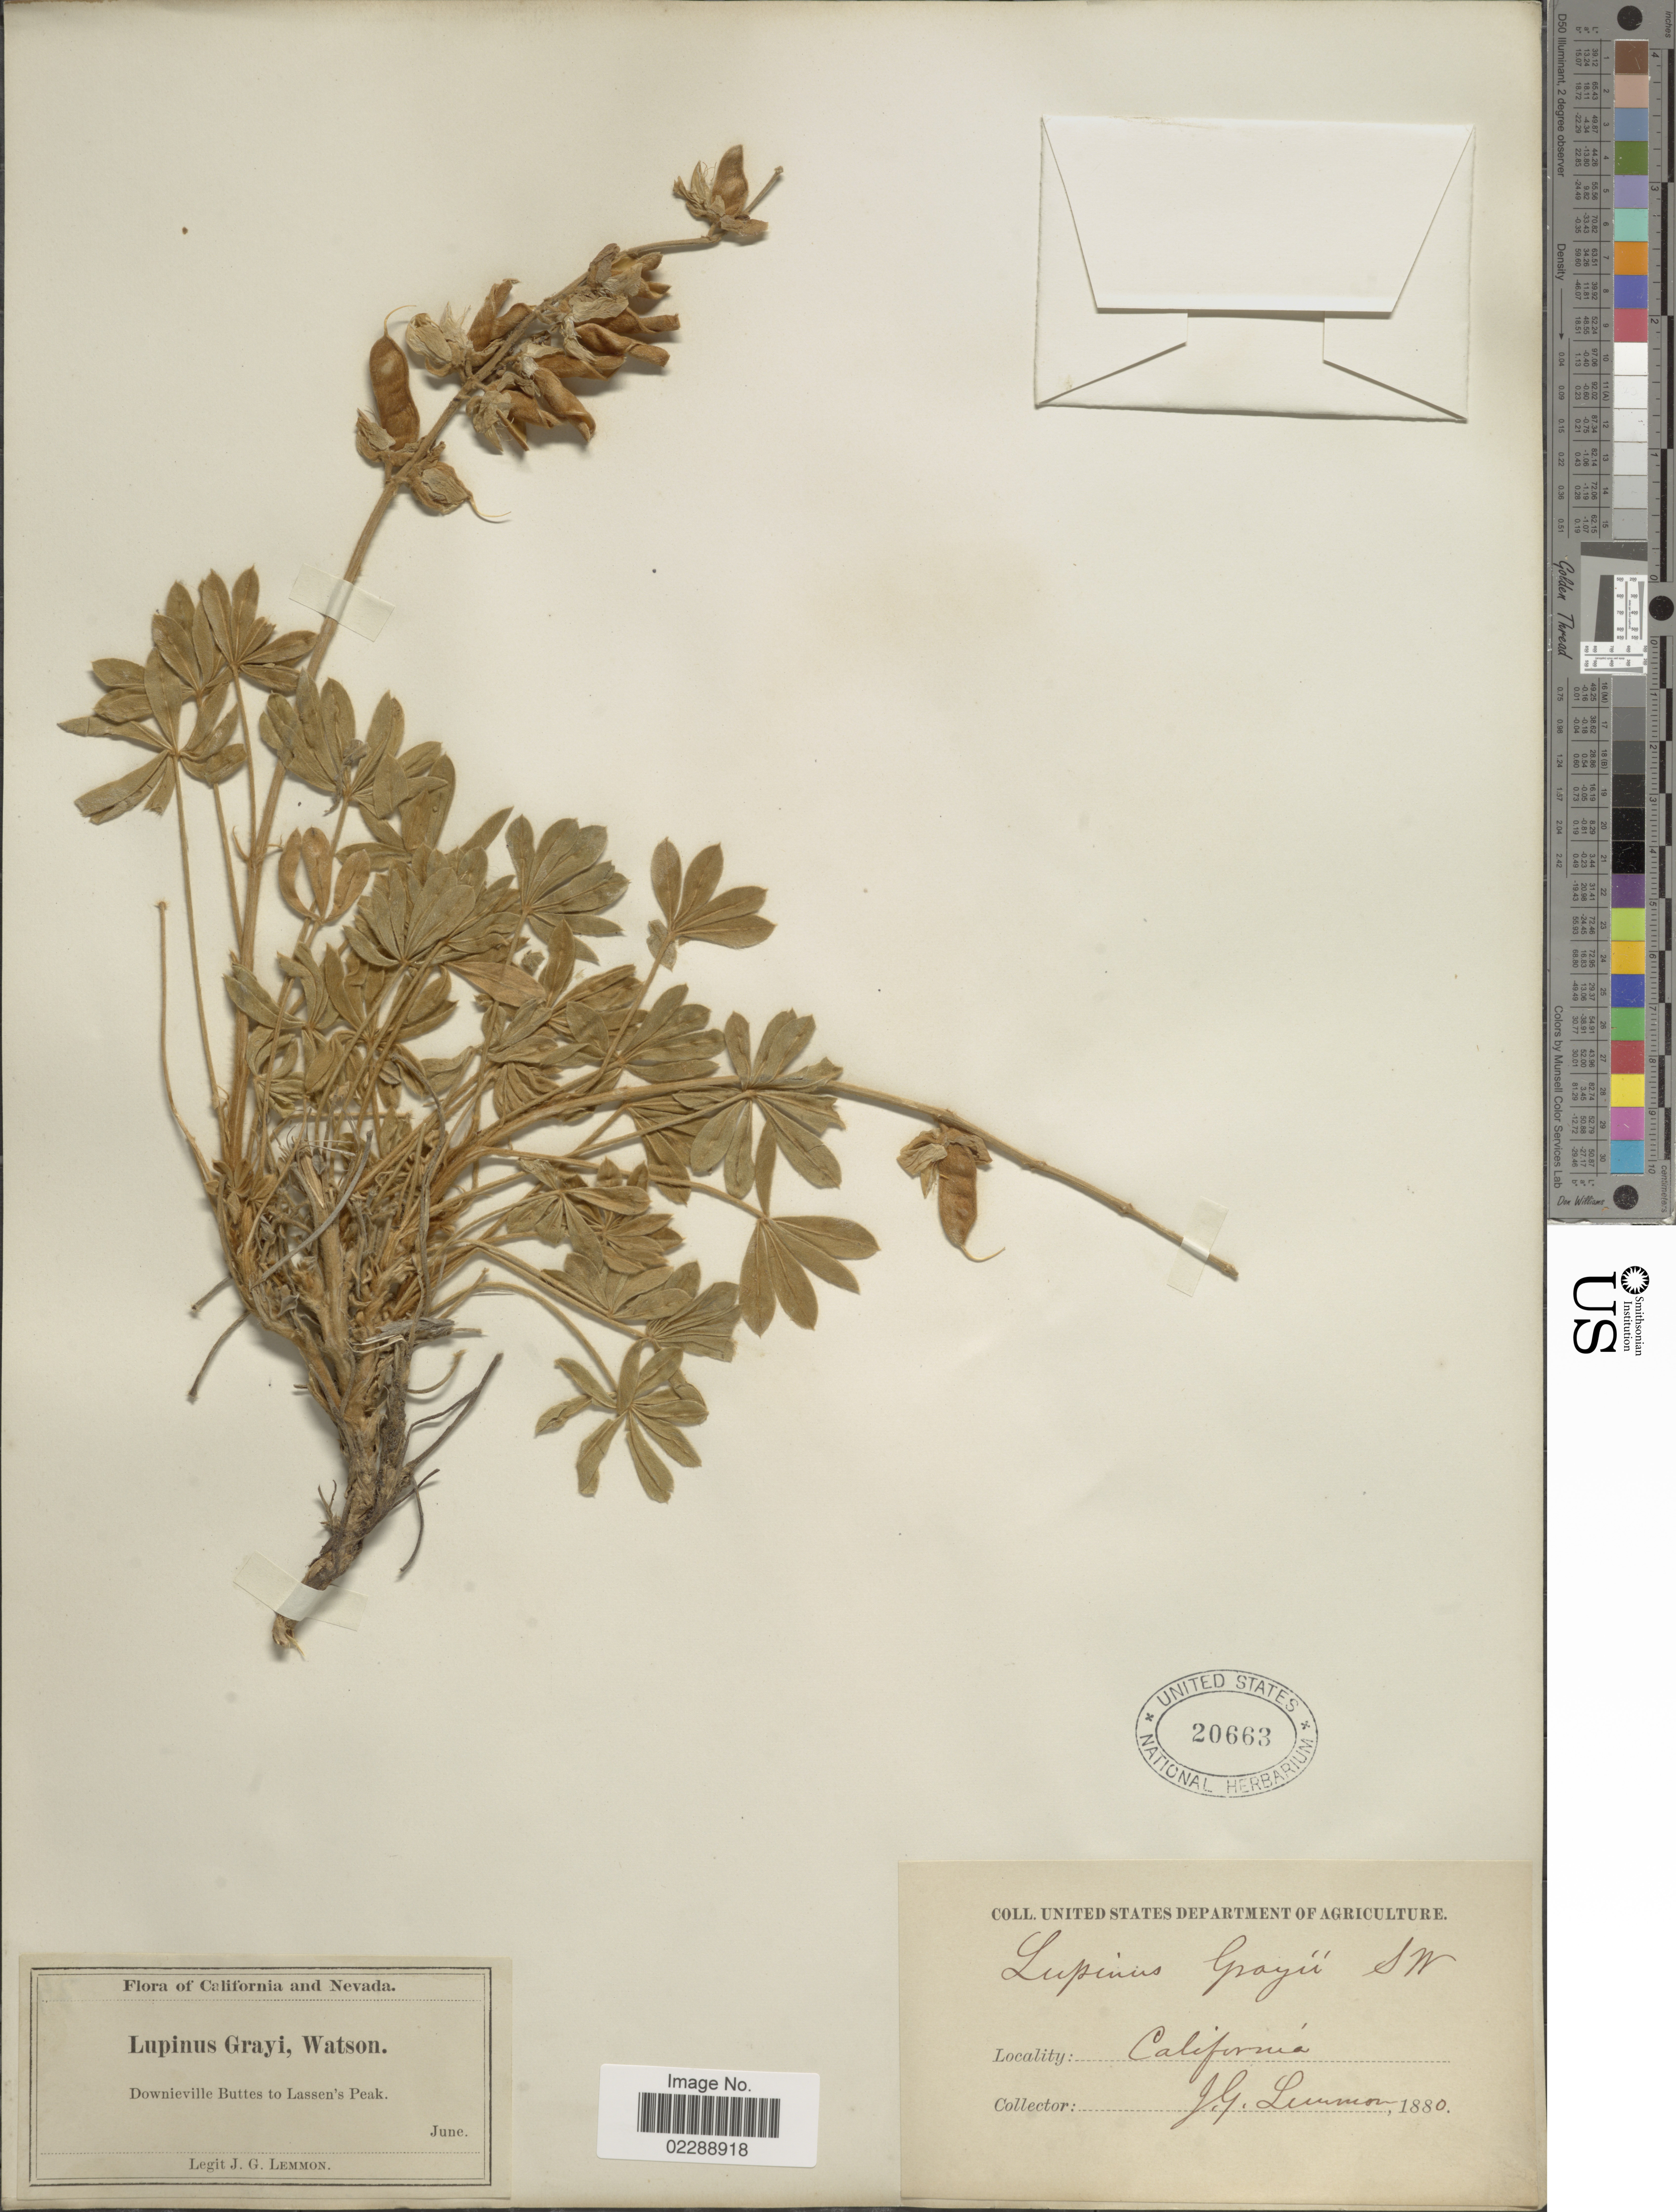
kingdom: Plantae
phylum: Tracheophyta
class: Magnoliopsida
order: Fabales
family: Fabaceae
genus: Lupinus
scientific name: Lupinus sp.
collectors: J. Lemmon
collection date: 1880-06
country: United States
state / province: California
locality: Downieville Buttes to Lassen' s Peak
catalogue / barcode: US 20663